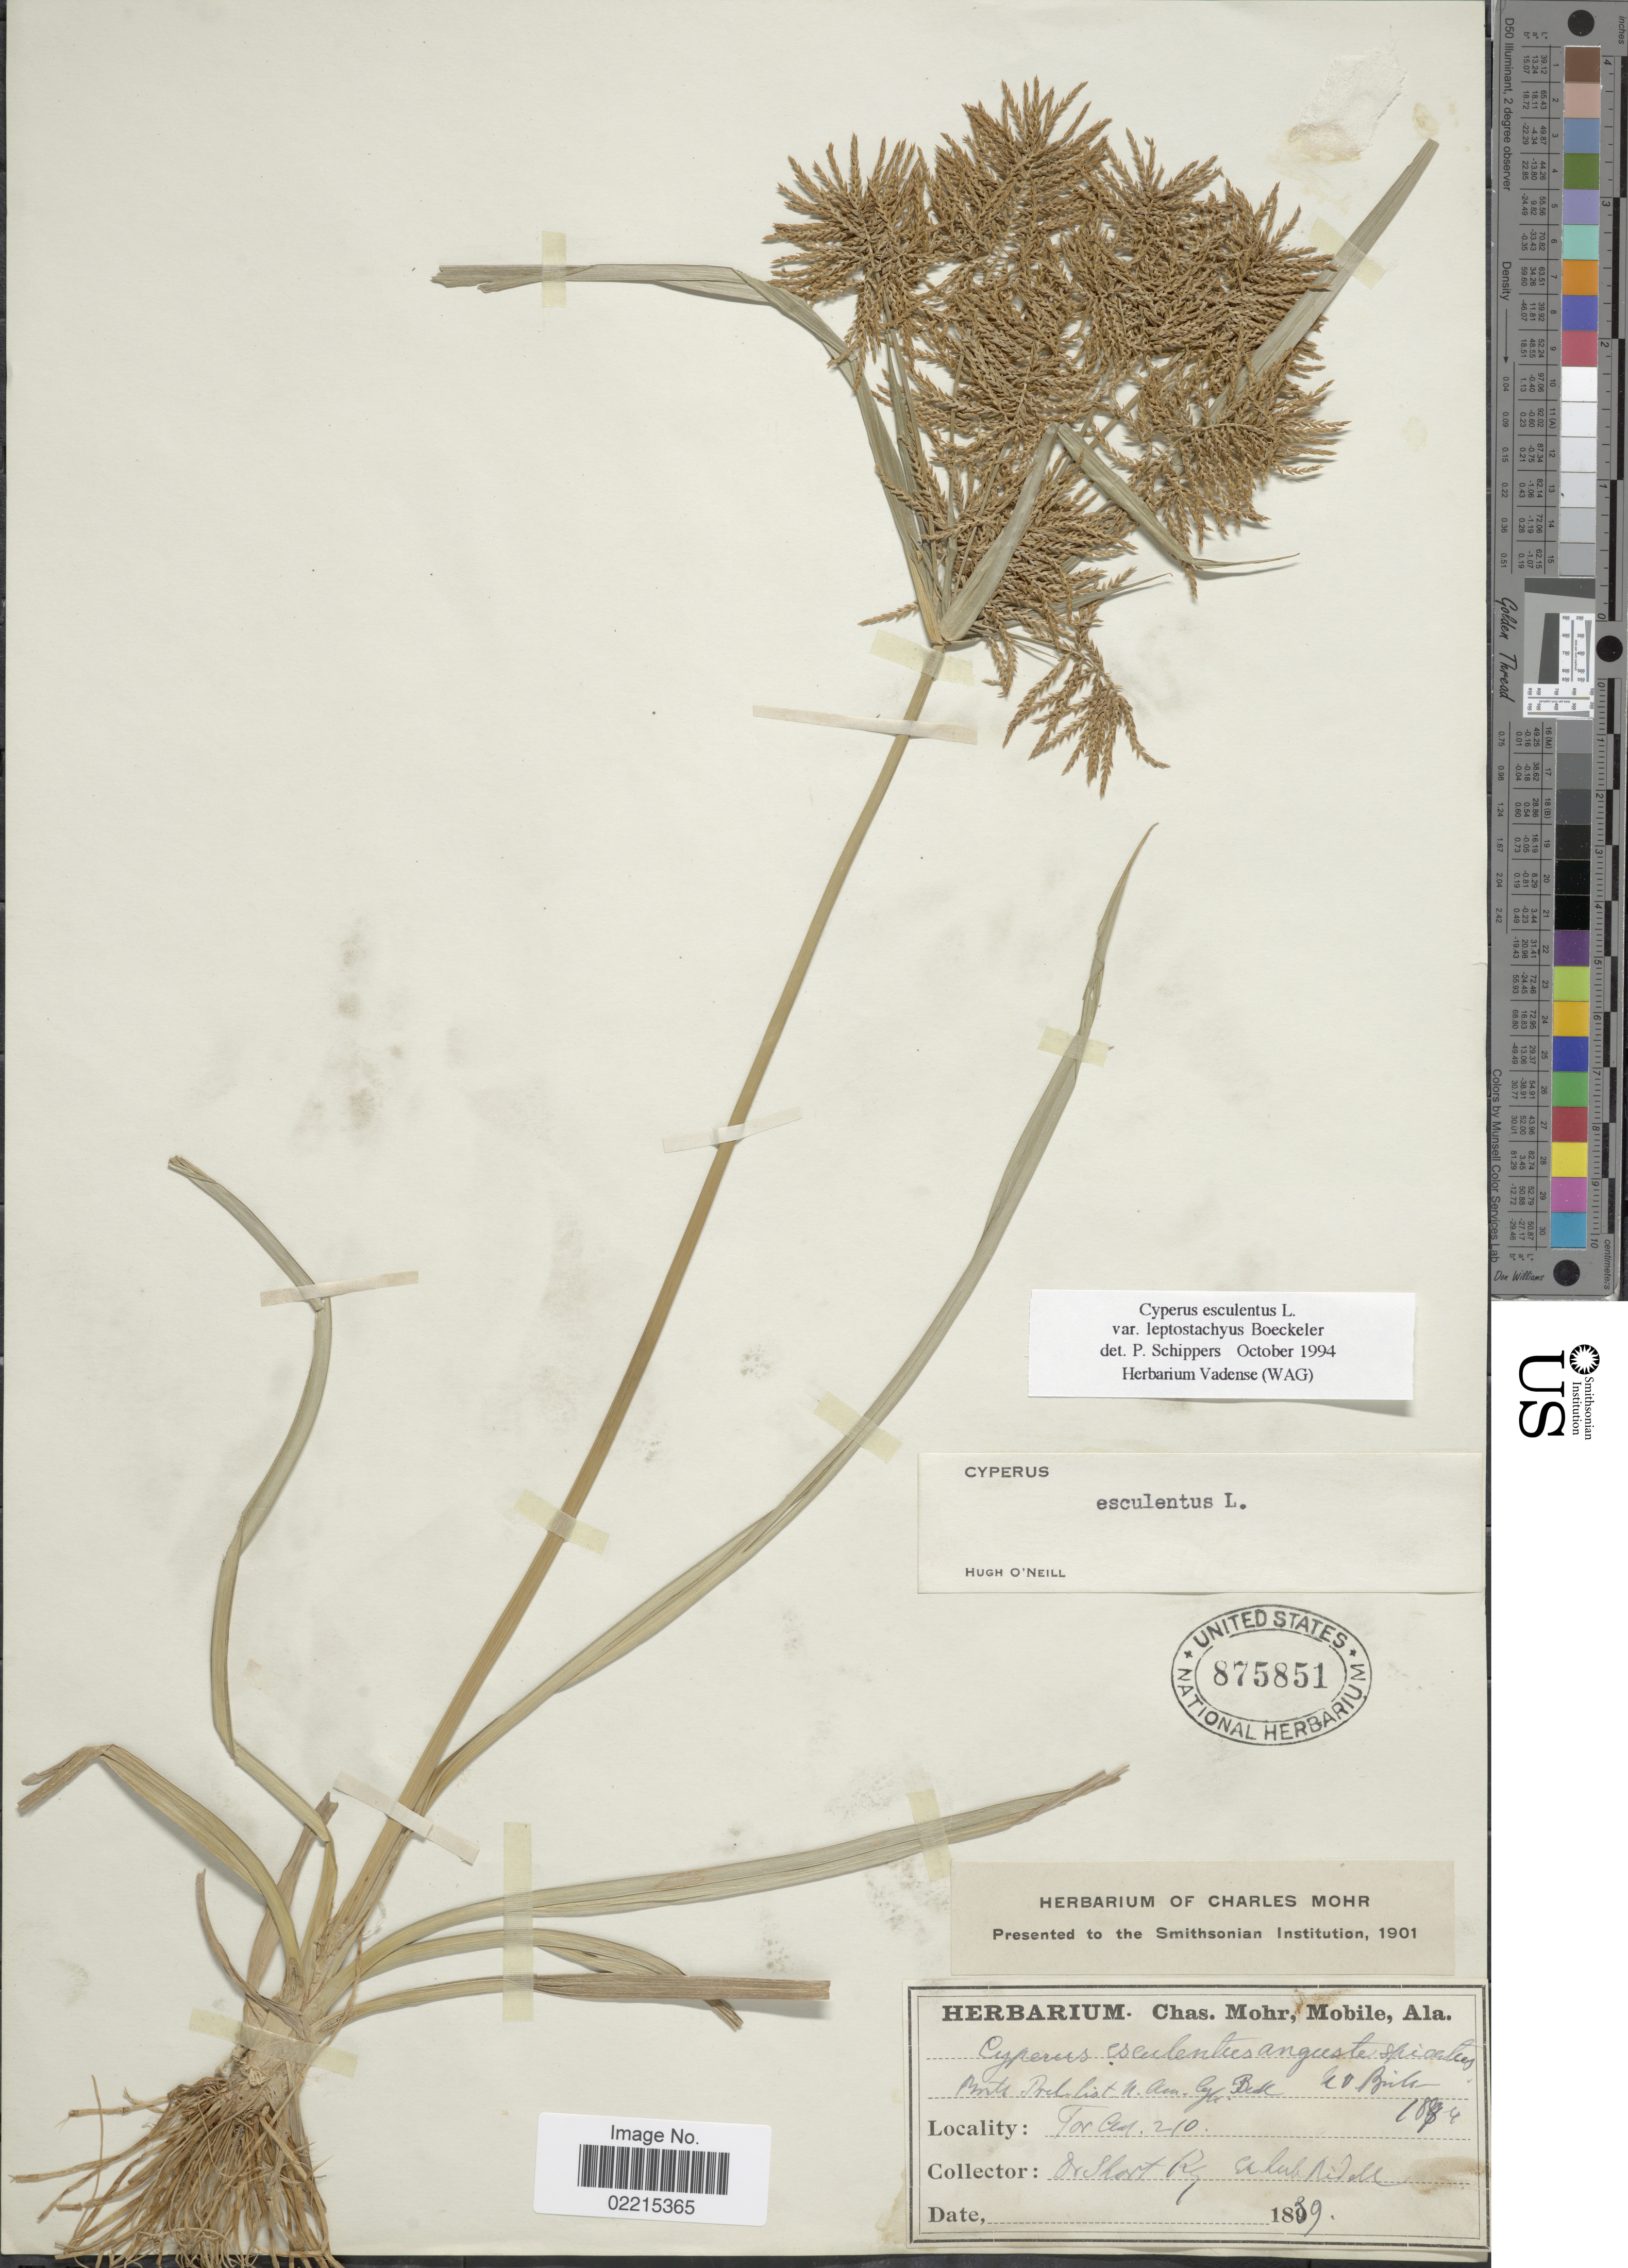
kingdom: Plantae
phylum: Tracheophyta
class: Liliopsida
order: Poales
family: Cyperaceae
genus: Cyperus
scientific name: Cyperus esculentus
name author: L.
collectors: -. Short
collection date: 1889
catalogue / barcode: US 875851